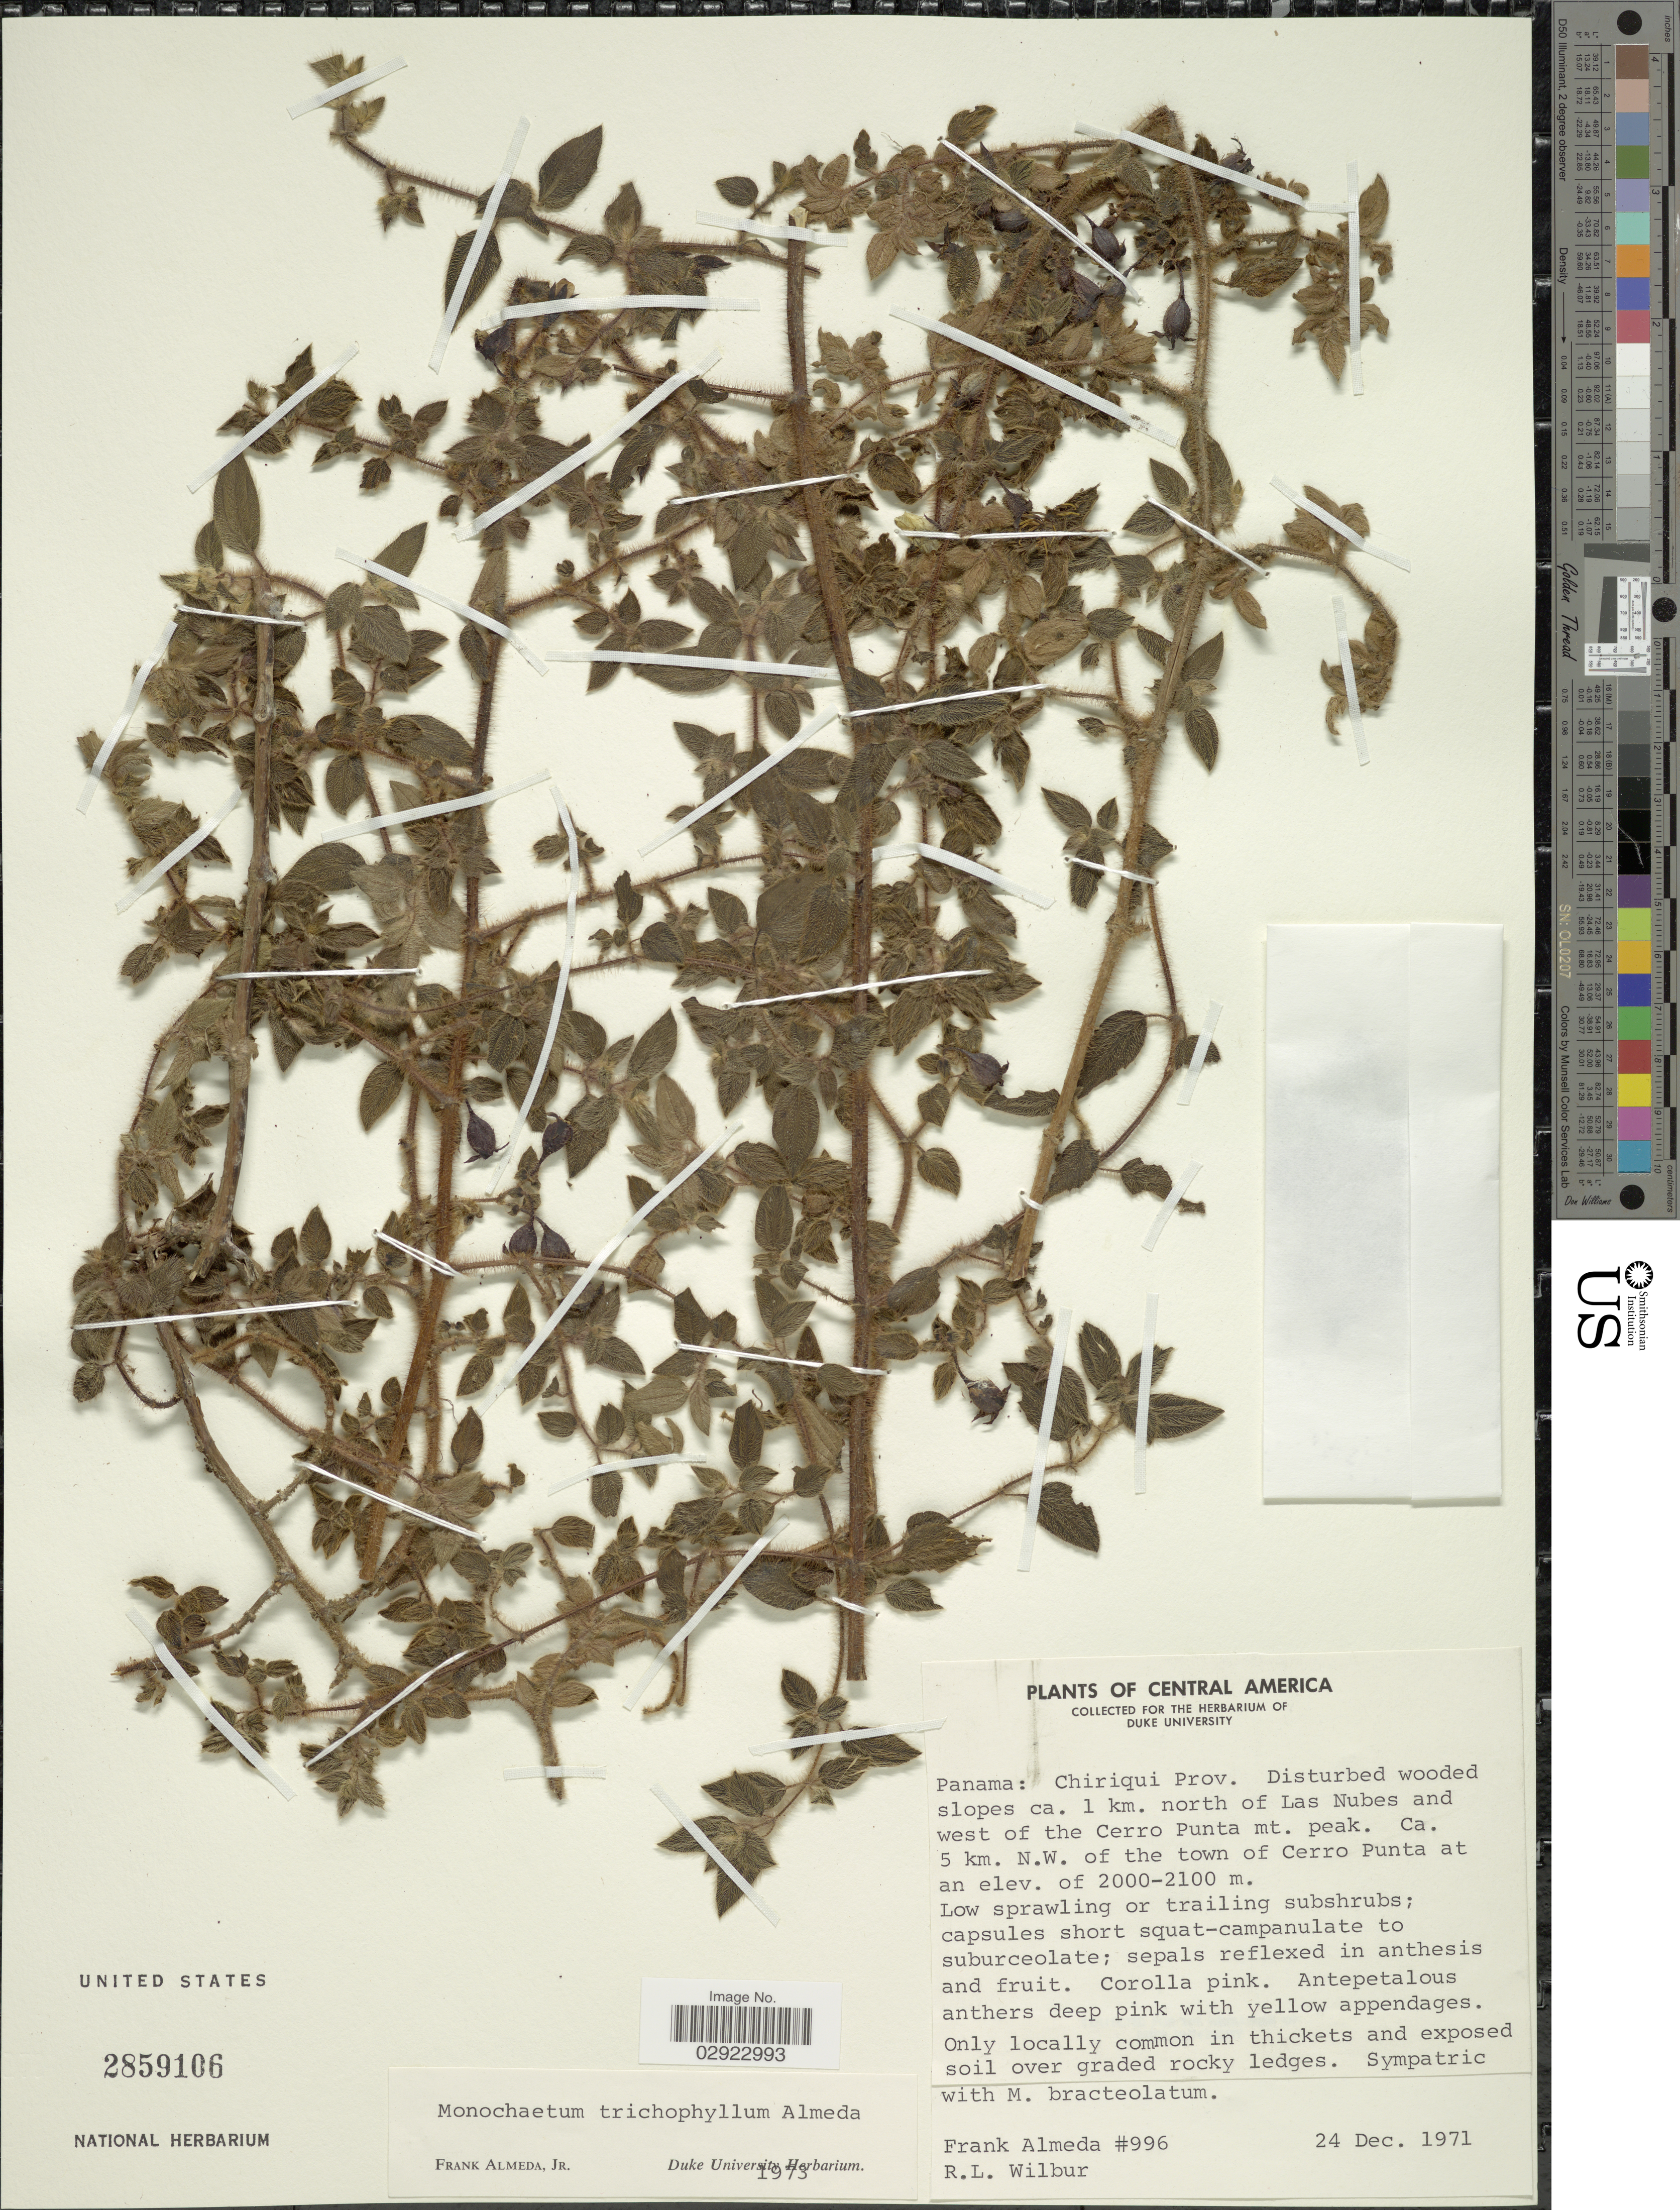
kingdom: Plantae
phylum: Tracheophyta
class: Magnoliopsida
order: Myrtales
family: Melastomataceae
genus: Monochaetum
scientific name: Monochaetum trichophyllum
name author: Almeda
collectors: F. Almeda & R. L. Wilbur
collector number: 996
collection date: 1971-12-24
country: Panama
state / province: Chiriqui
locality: Panama: Chiriqui Prov. Disturbed wooded slopes ca. 1 km. north of Las Nubes and west of the Cerro Punta mt. peak. Ca. 5 km. N.W. of the town of Cerro Punta.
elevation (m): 2000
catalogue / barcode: US 2859106